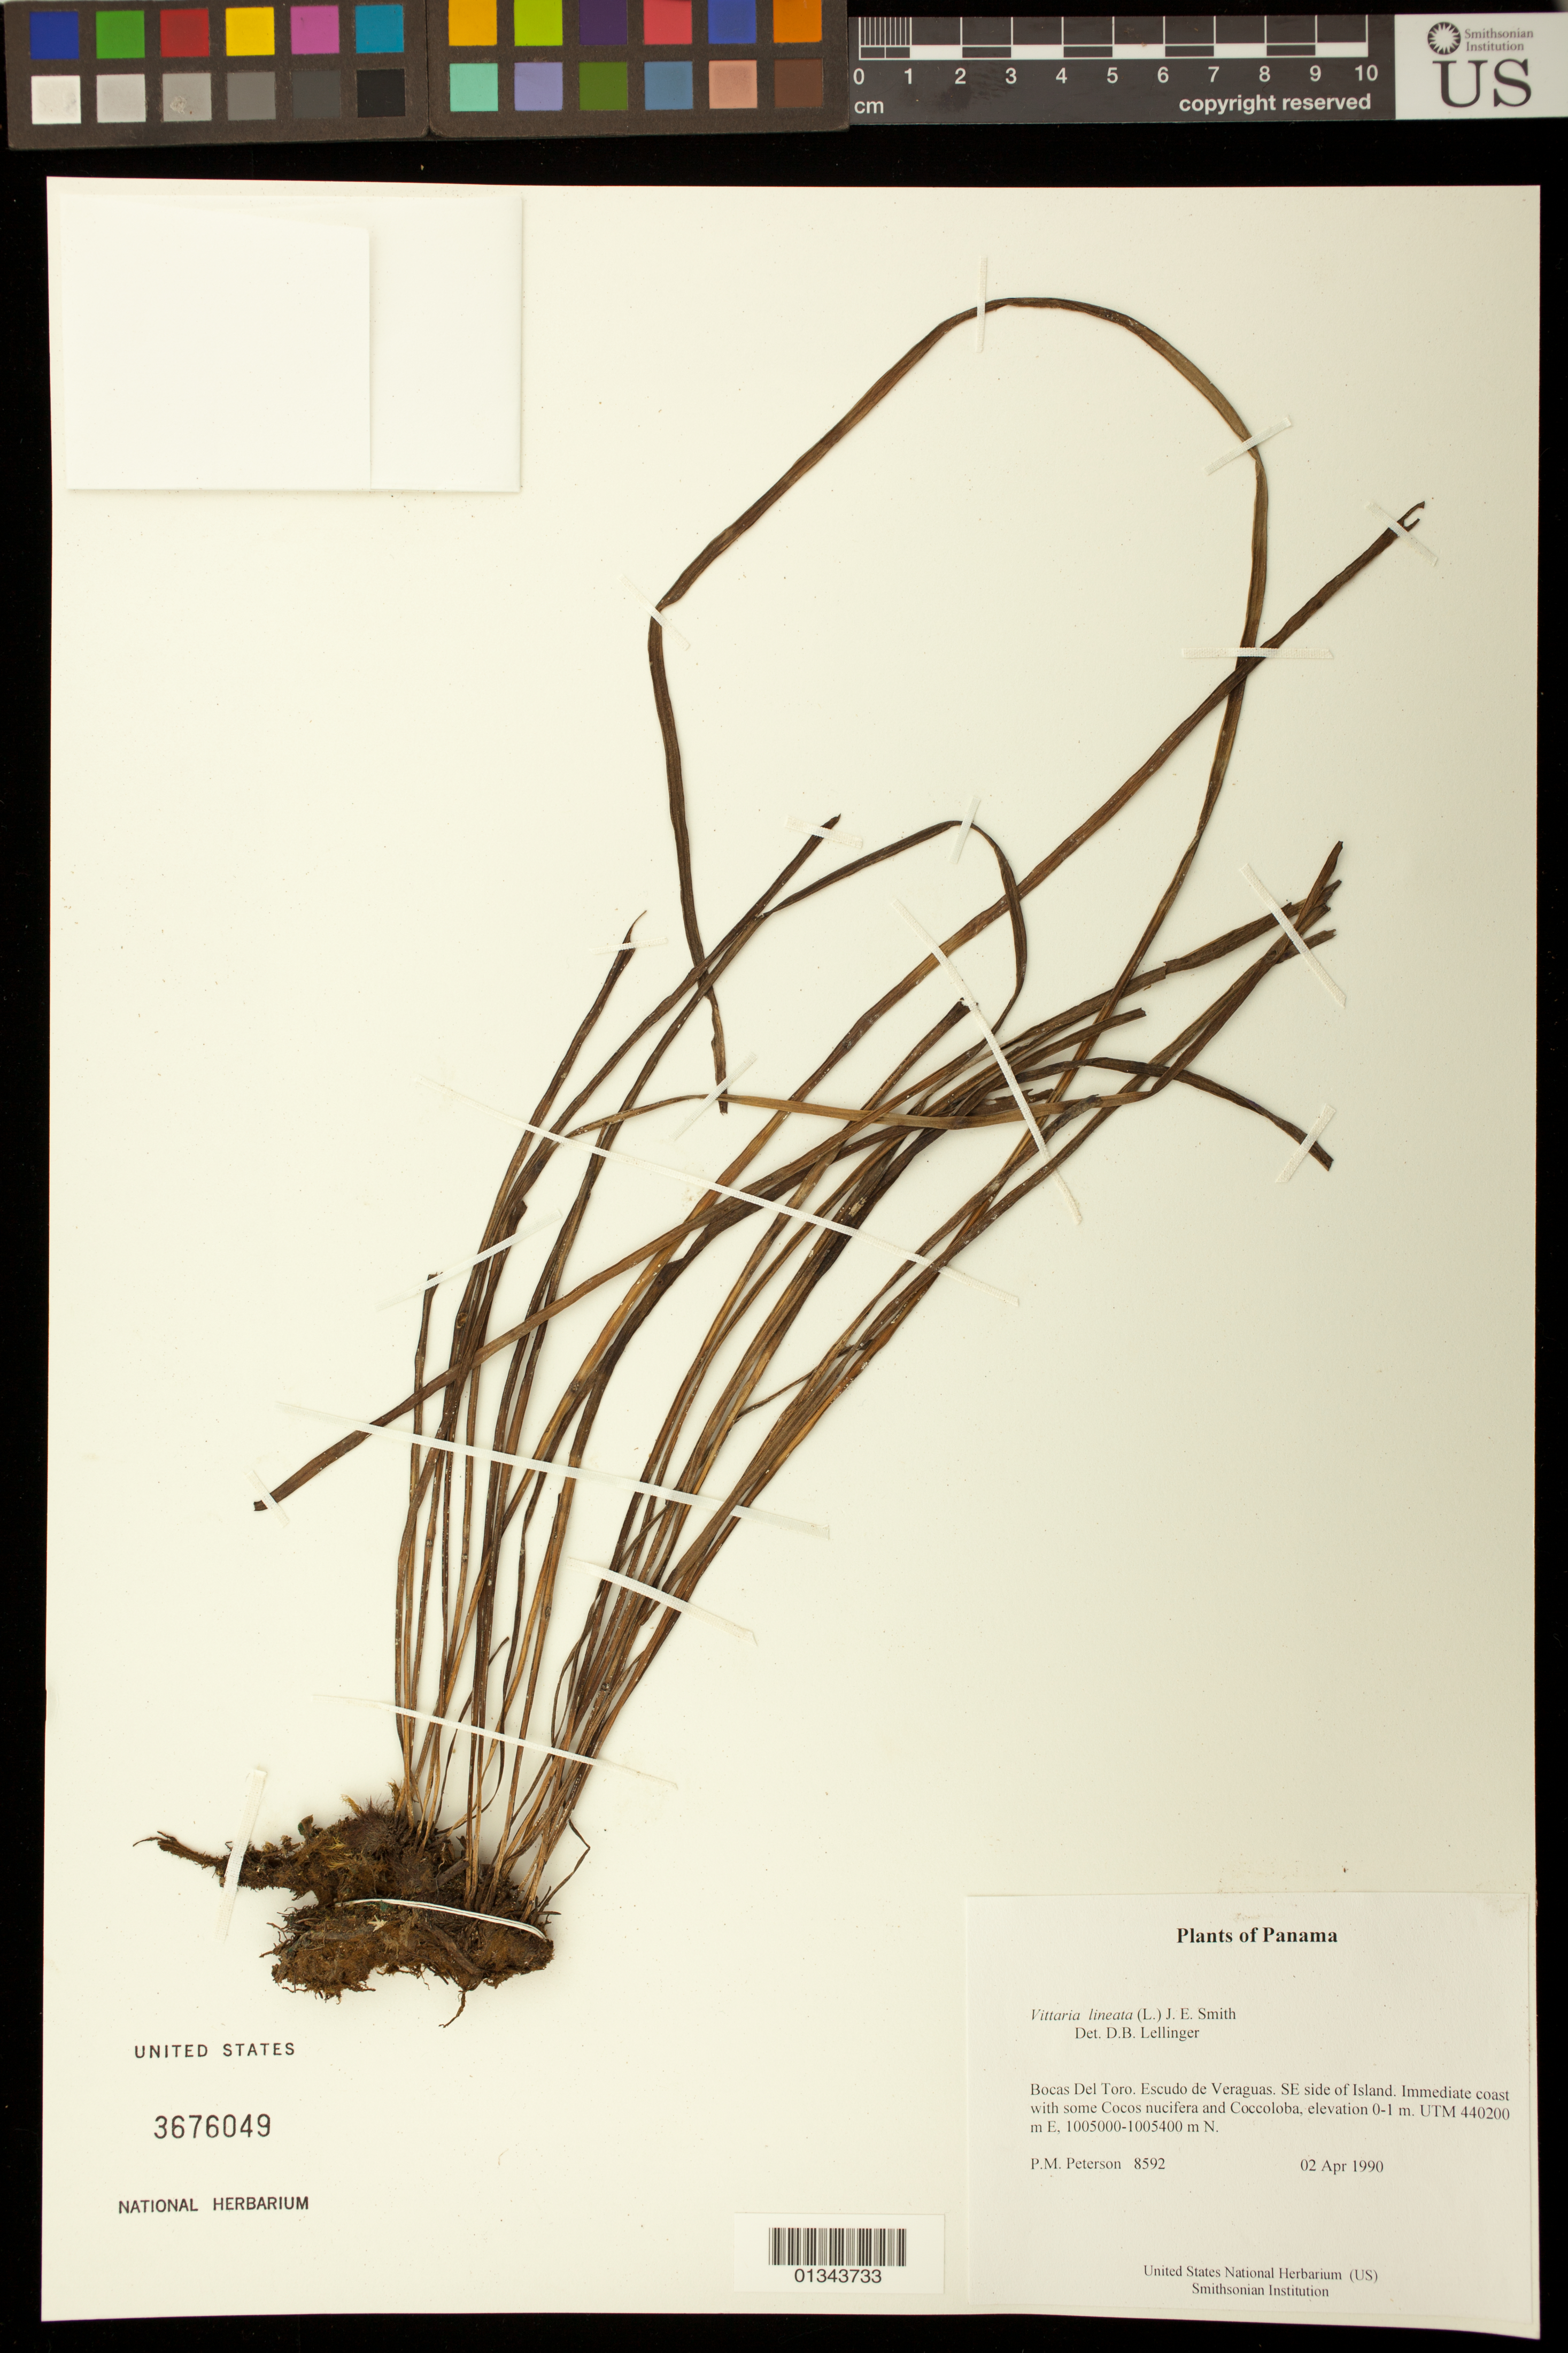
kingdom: Plantae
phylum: Tracheophyta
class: Polypodiopsida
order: Polypodiales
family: Pteridaceae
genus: Vittaria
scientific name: Vittaria lineata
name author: (L.) Sm.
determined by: Lellinger, David B., (BOT), Smithsonian Institution - National Museum of Natural History (UNITED STATES)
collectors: P. M. Peterson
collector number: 8592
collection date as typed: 02 Apr 1990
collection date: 1990-04-02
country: Panama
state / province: Bocas del Toro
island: Escudo de Veraguas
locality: SE side of Island. Immediate coast with some Cocos nucifera and Coccoloba, UTM 440200 m E, 1005000-1005400 m N.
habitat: Immediate coast with some Cocos nucifera and Coccoloba, elevation 0-1 m. UTM 440200 m E, 1005000-1005400 m N.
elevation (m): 0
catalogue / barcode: US 3676049